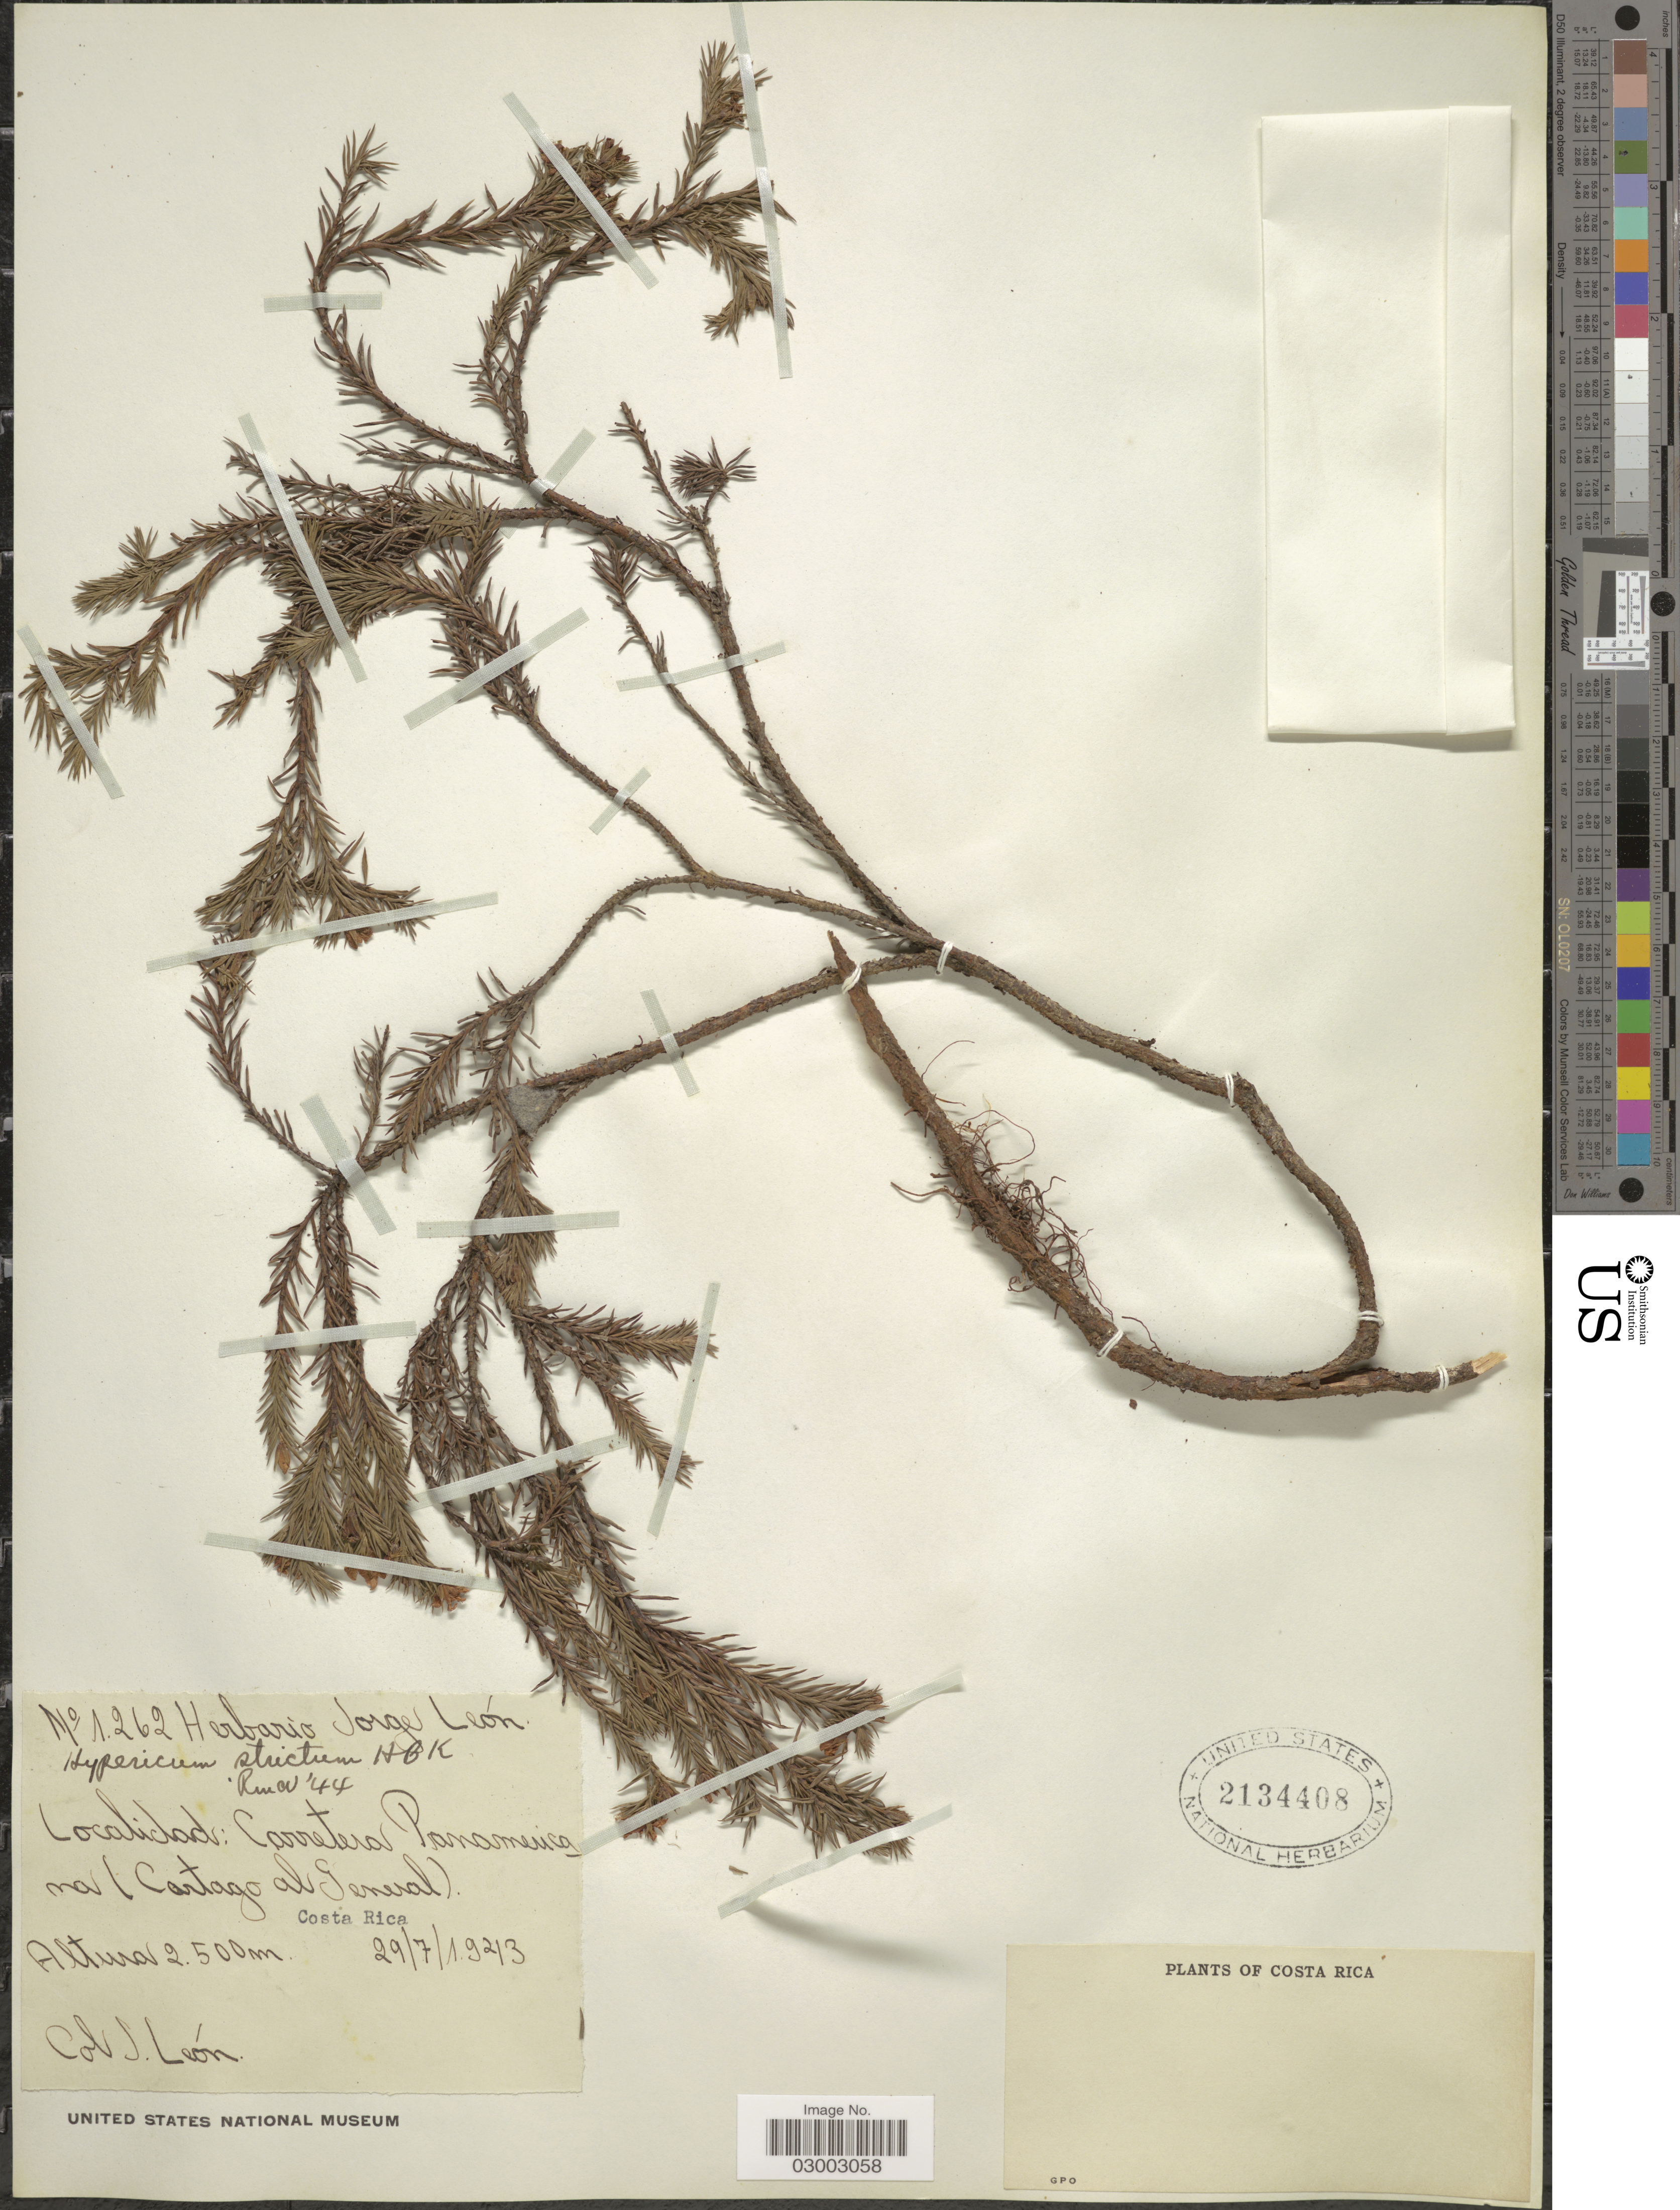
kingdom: Plantae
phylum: Tracheophyta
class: Magnoliopsida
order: Malpighiales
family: Hypericaceae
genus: Hypericum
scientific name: Hypericum strictum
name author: Kunth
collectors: J. León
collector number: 1262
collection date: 1943-07-29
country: Costa Rica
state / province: Cartago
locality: Carretera Panamericana (Cartago al General).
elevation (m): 2500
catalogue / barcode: US 2134408